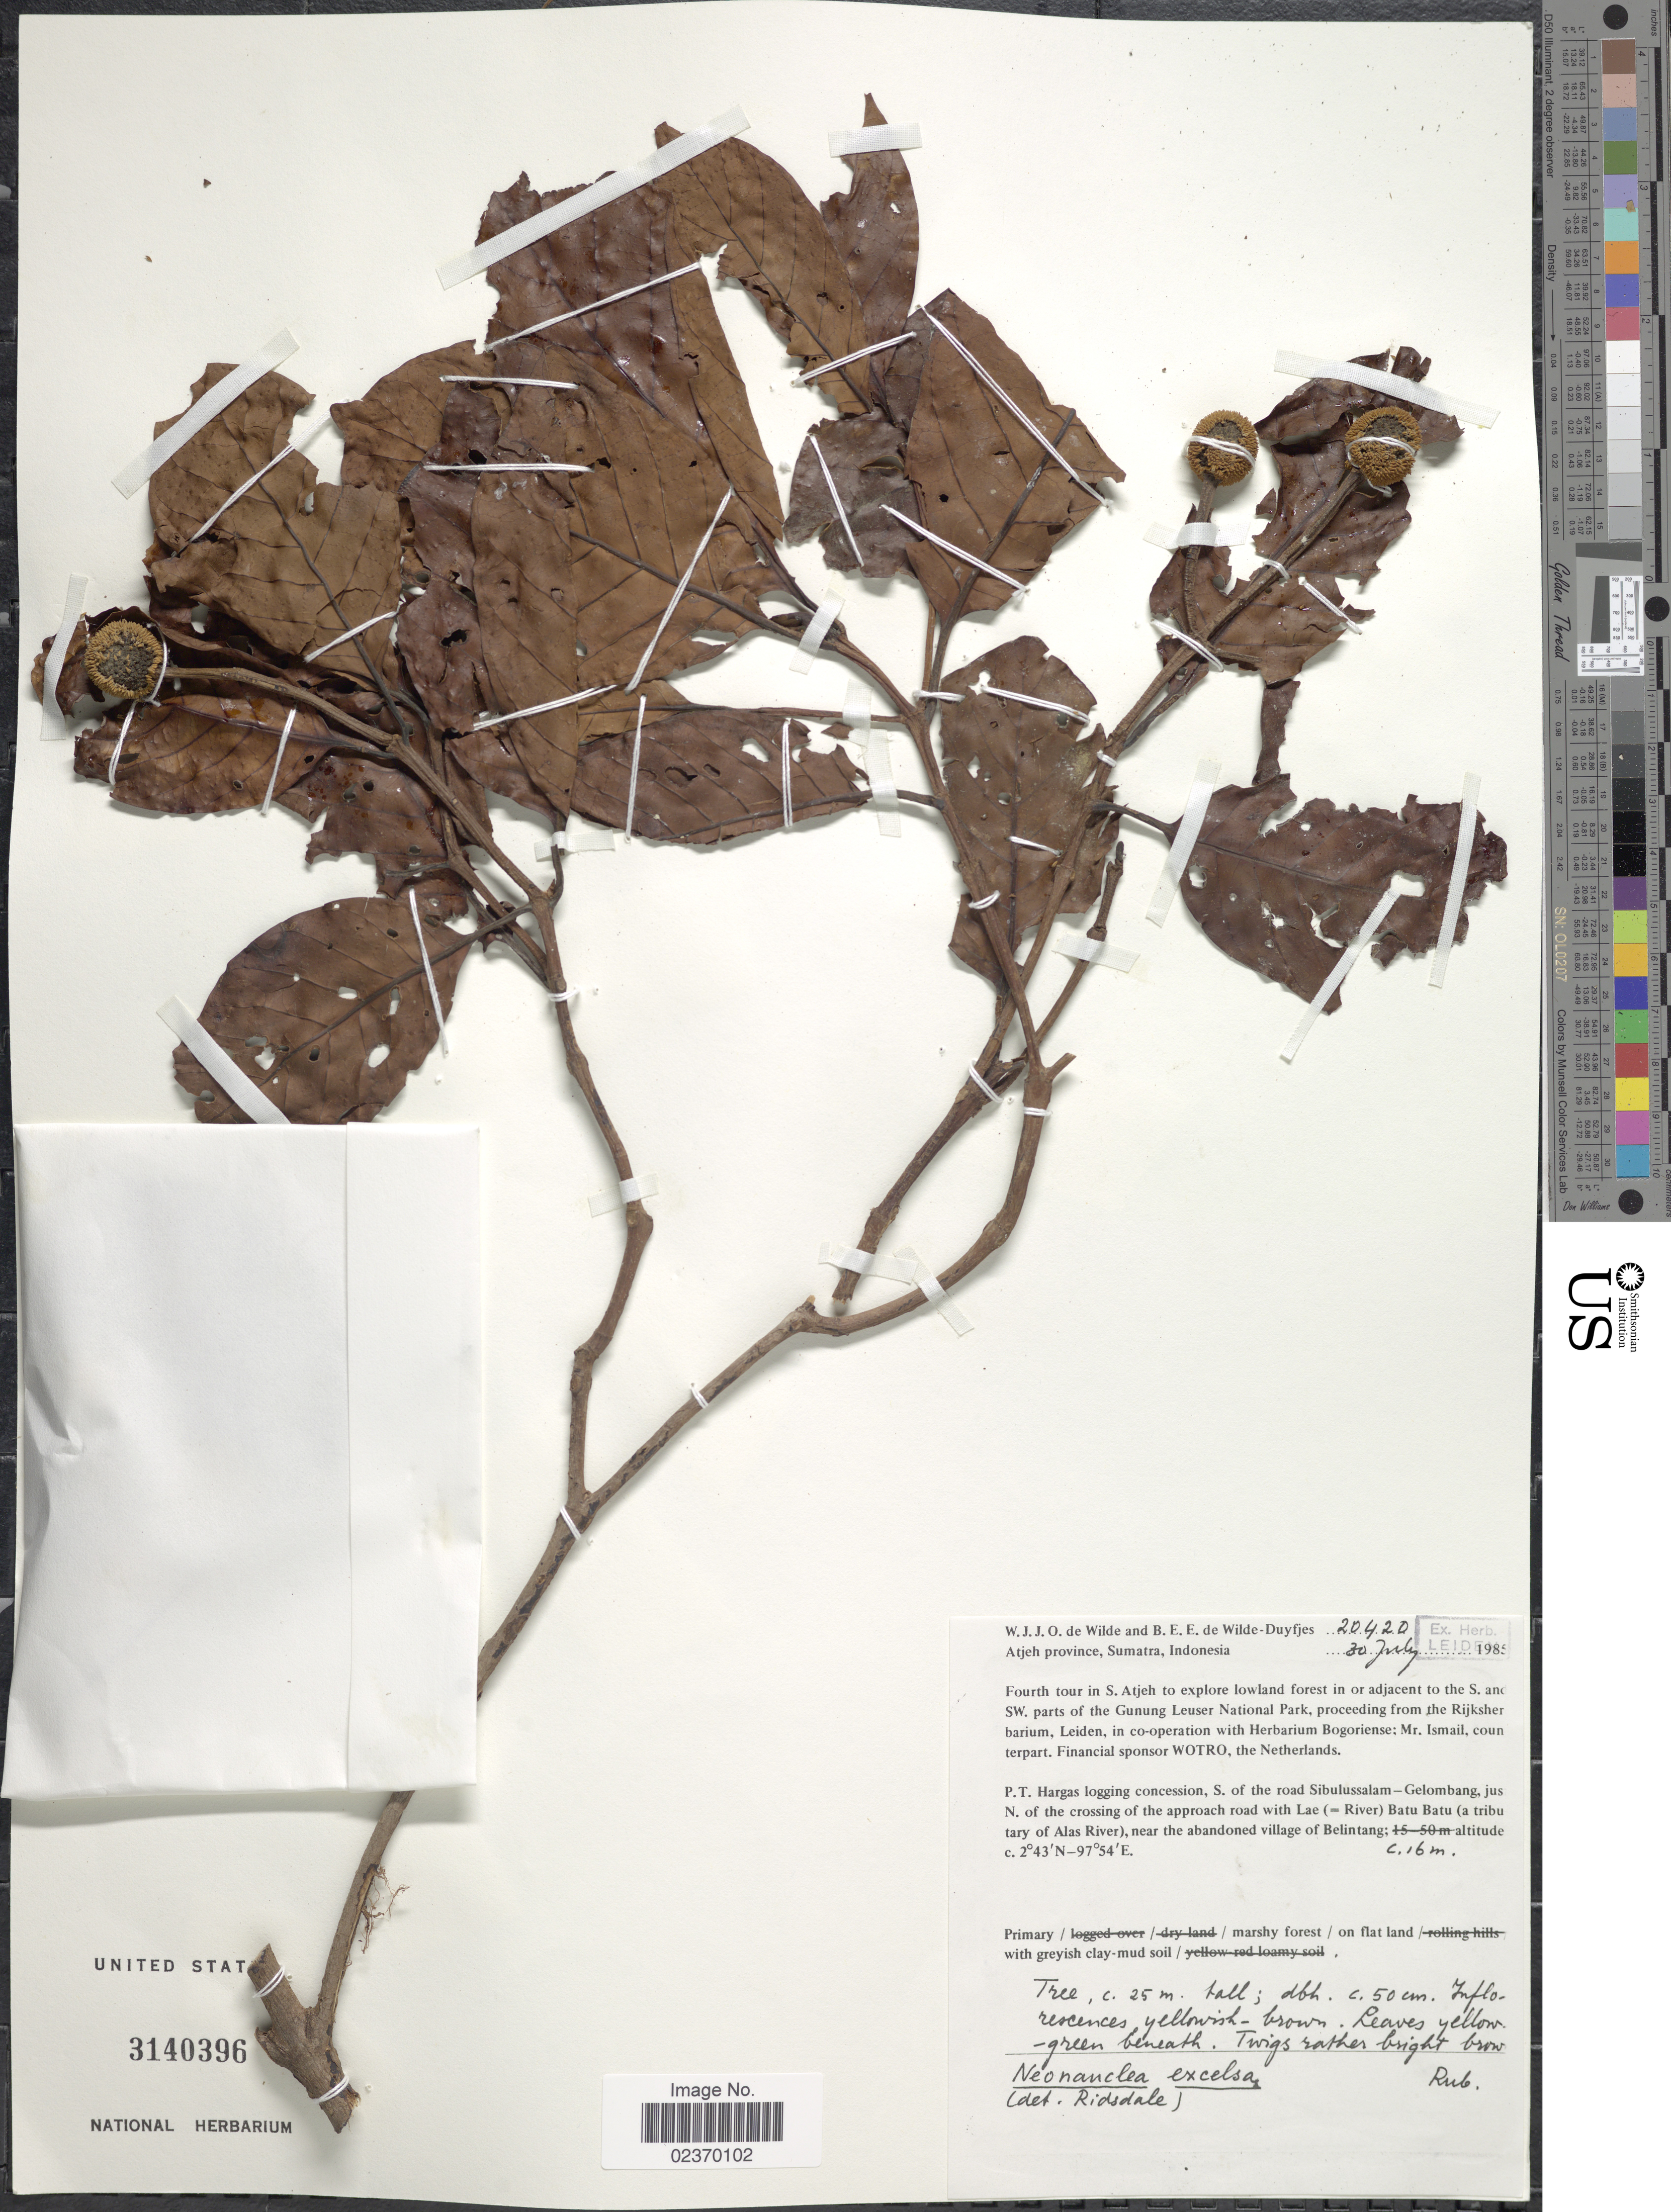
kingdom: Plantae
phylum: Tracheophyta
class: Magnoliopsida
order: Gentianales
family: Rubiaceae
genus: Neonauclea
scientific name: Neonauclea excelsa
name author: Merr.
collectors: W. J. de Wilde & B. E. de Wilde-Duyfjes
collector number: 20420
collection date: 1985-07-30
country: Indonesia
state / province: Sumatra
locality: Atjeh province, P.T. Hargas logging concession, S. of the road Sibulussalam-Gelombang, just N. of the crossing of the approach road with Lae (=River) Batu Batu (a tributary of Alas River), near the abandoned village of Belintang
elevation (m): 16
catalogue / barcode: US 3140396